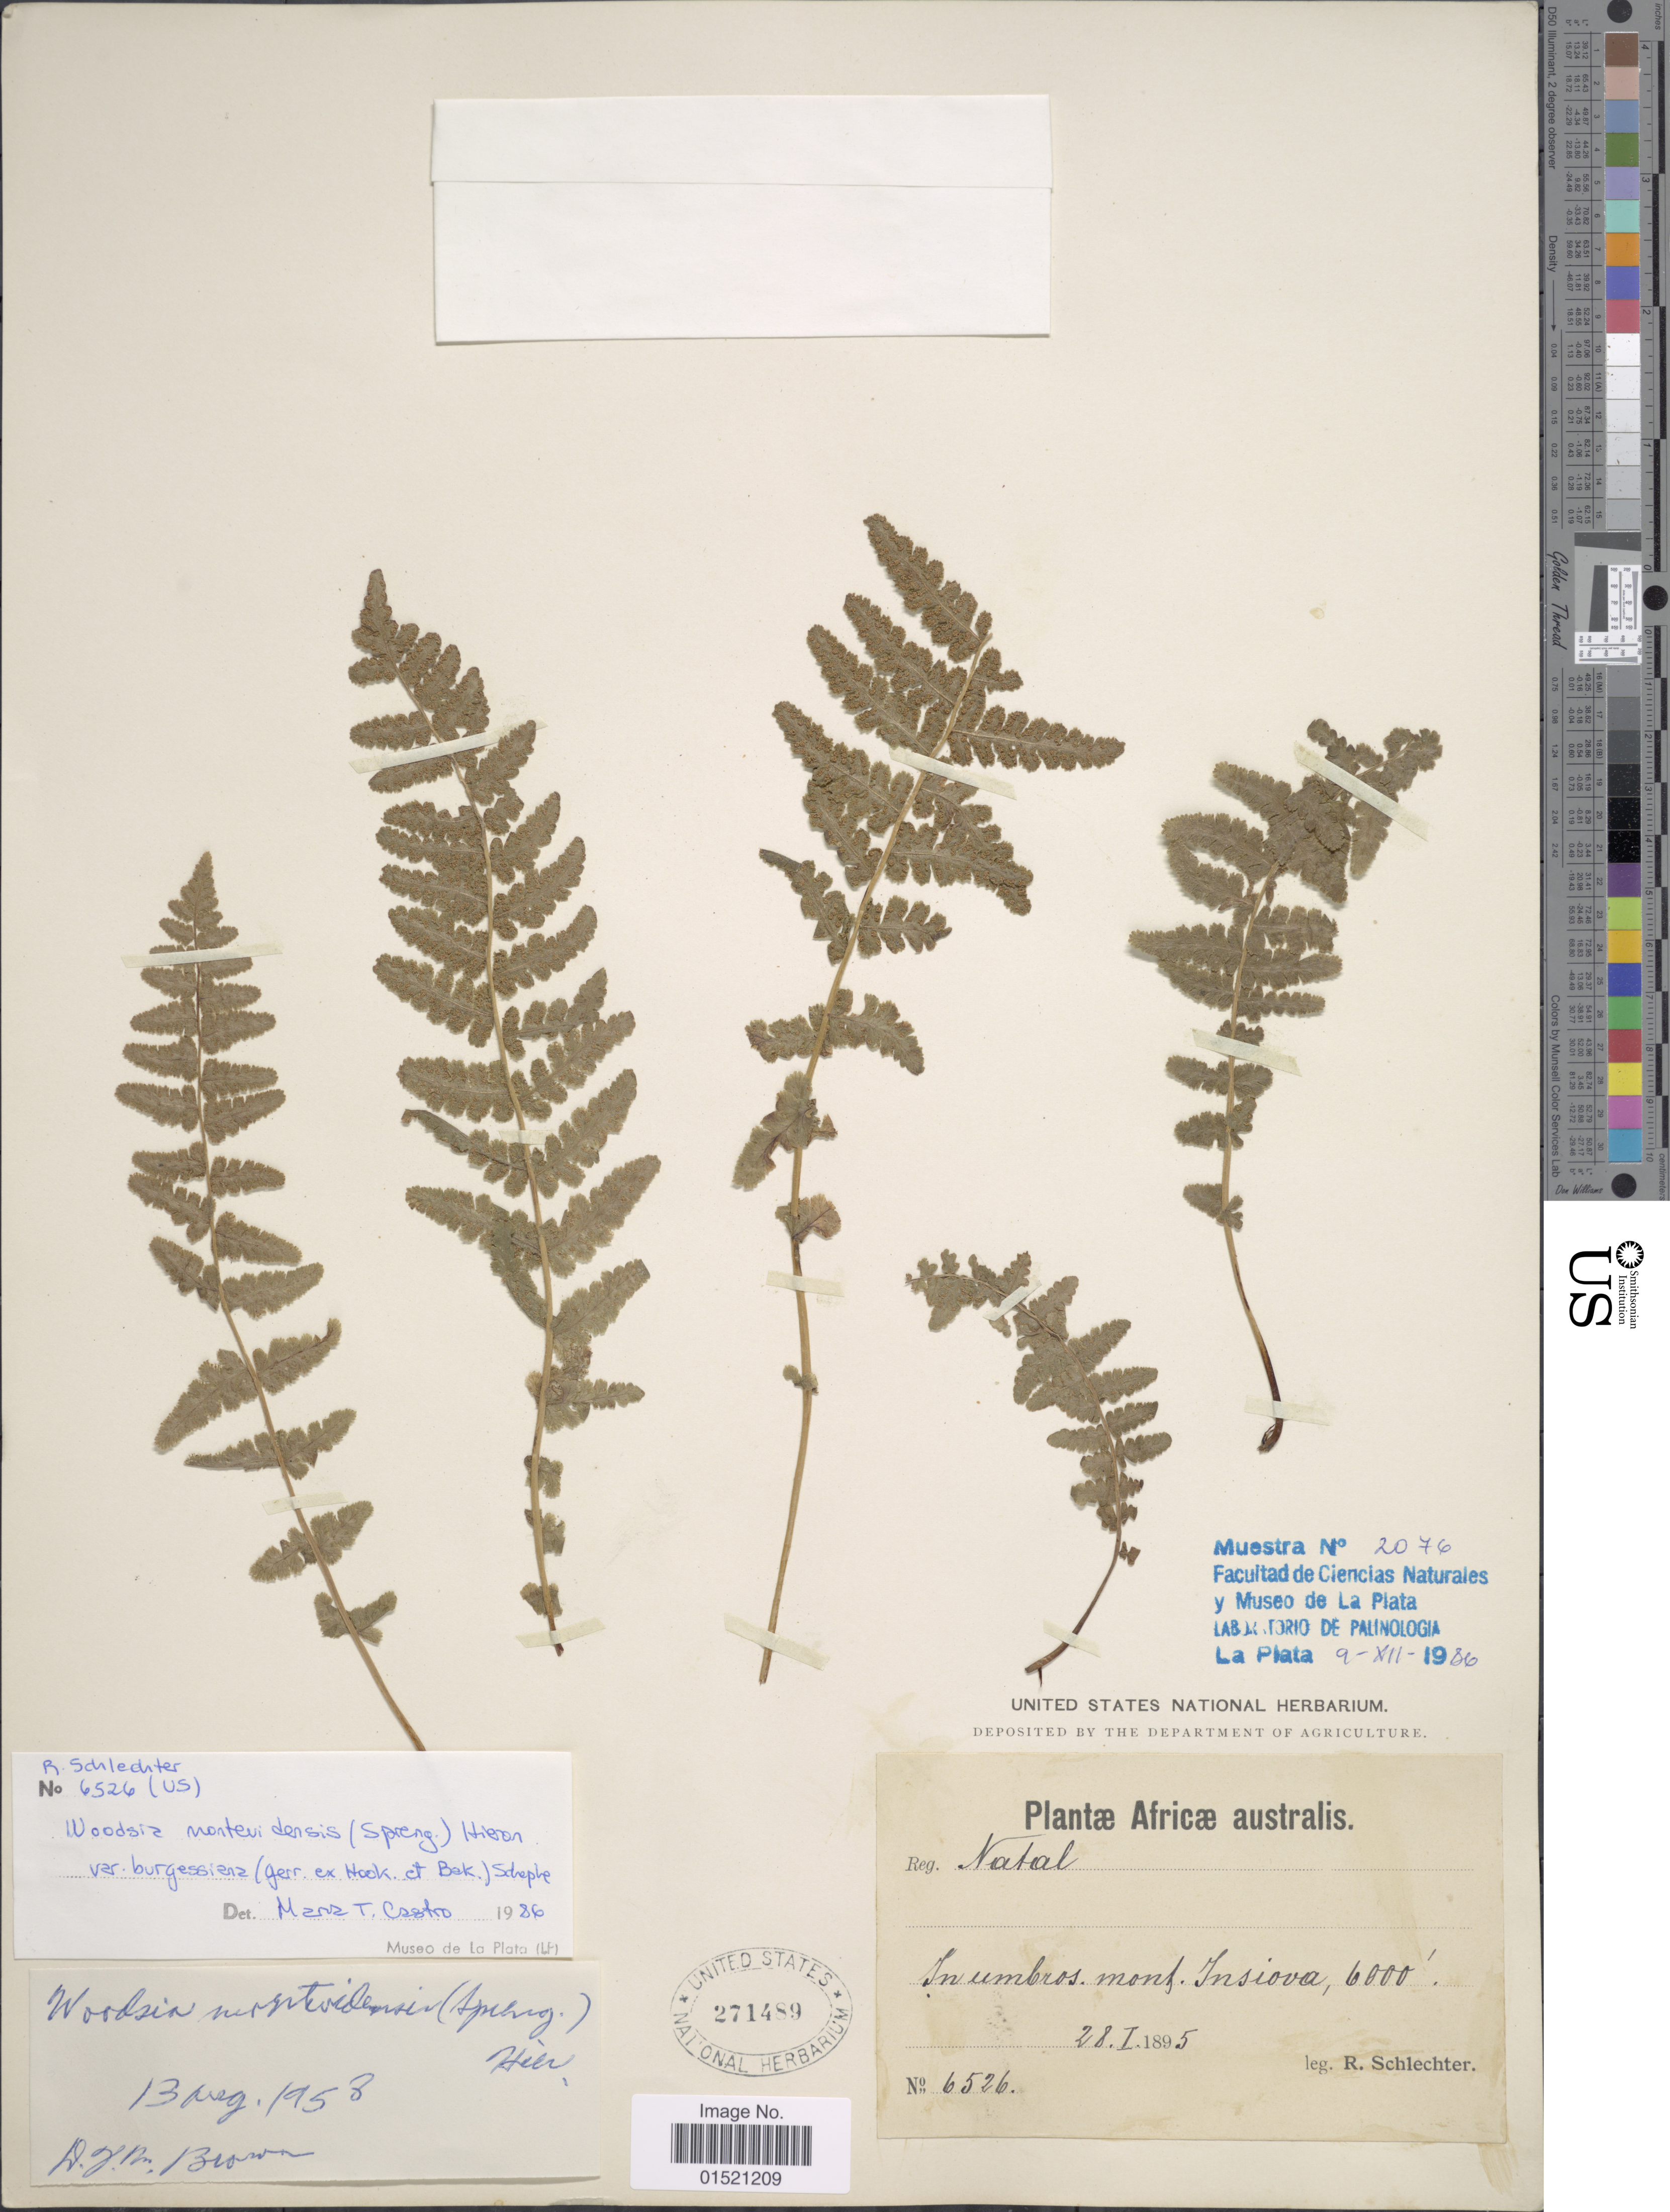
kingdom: Plantae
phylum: Tracheophyta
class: Polypodiopsida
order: Polypodiales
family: Woodsiaceae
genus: Woodsia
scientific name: Woodsia burgessiana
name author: Gerrard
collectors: F. R. R. Schlechter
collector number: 6526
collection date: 1895-01-28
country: South Africa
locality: Africæ australis, In umbros. mont Insiova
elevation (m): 1829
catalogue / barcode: US 271489